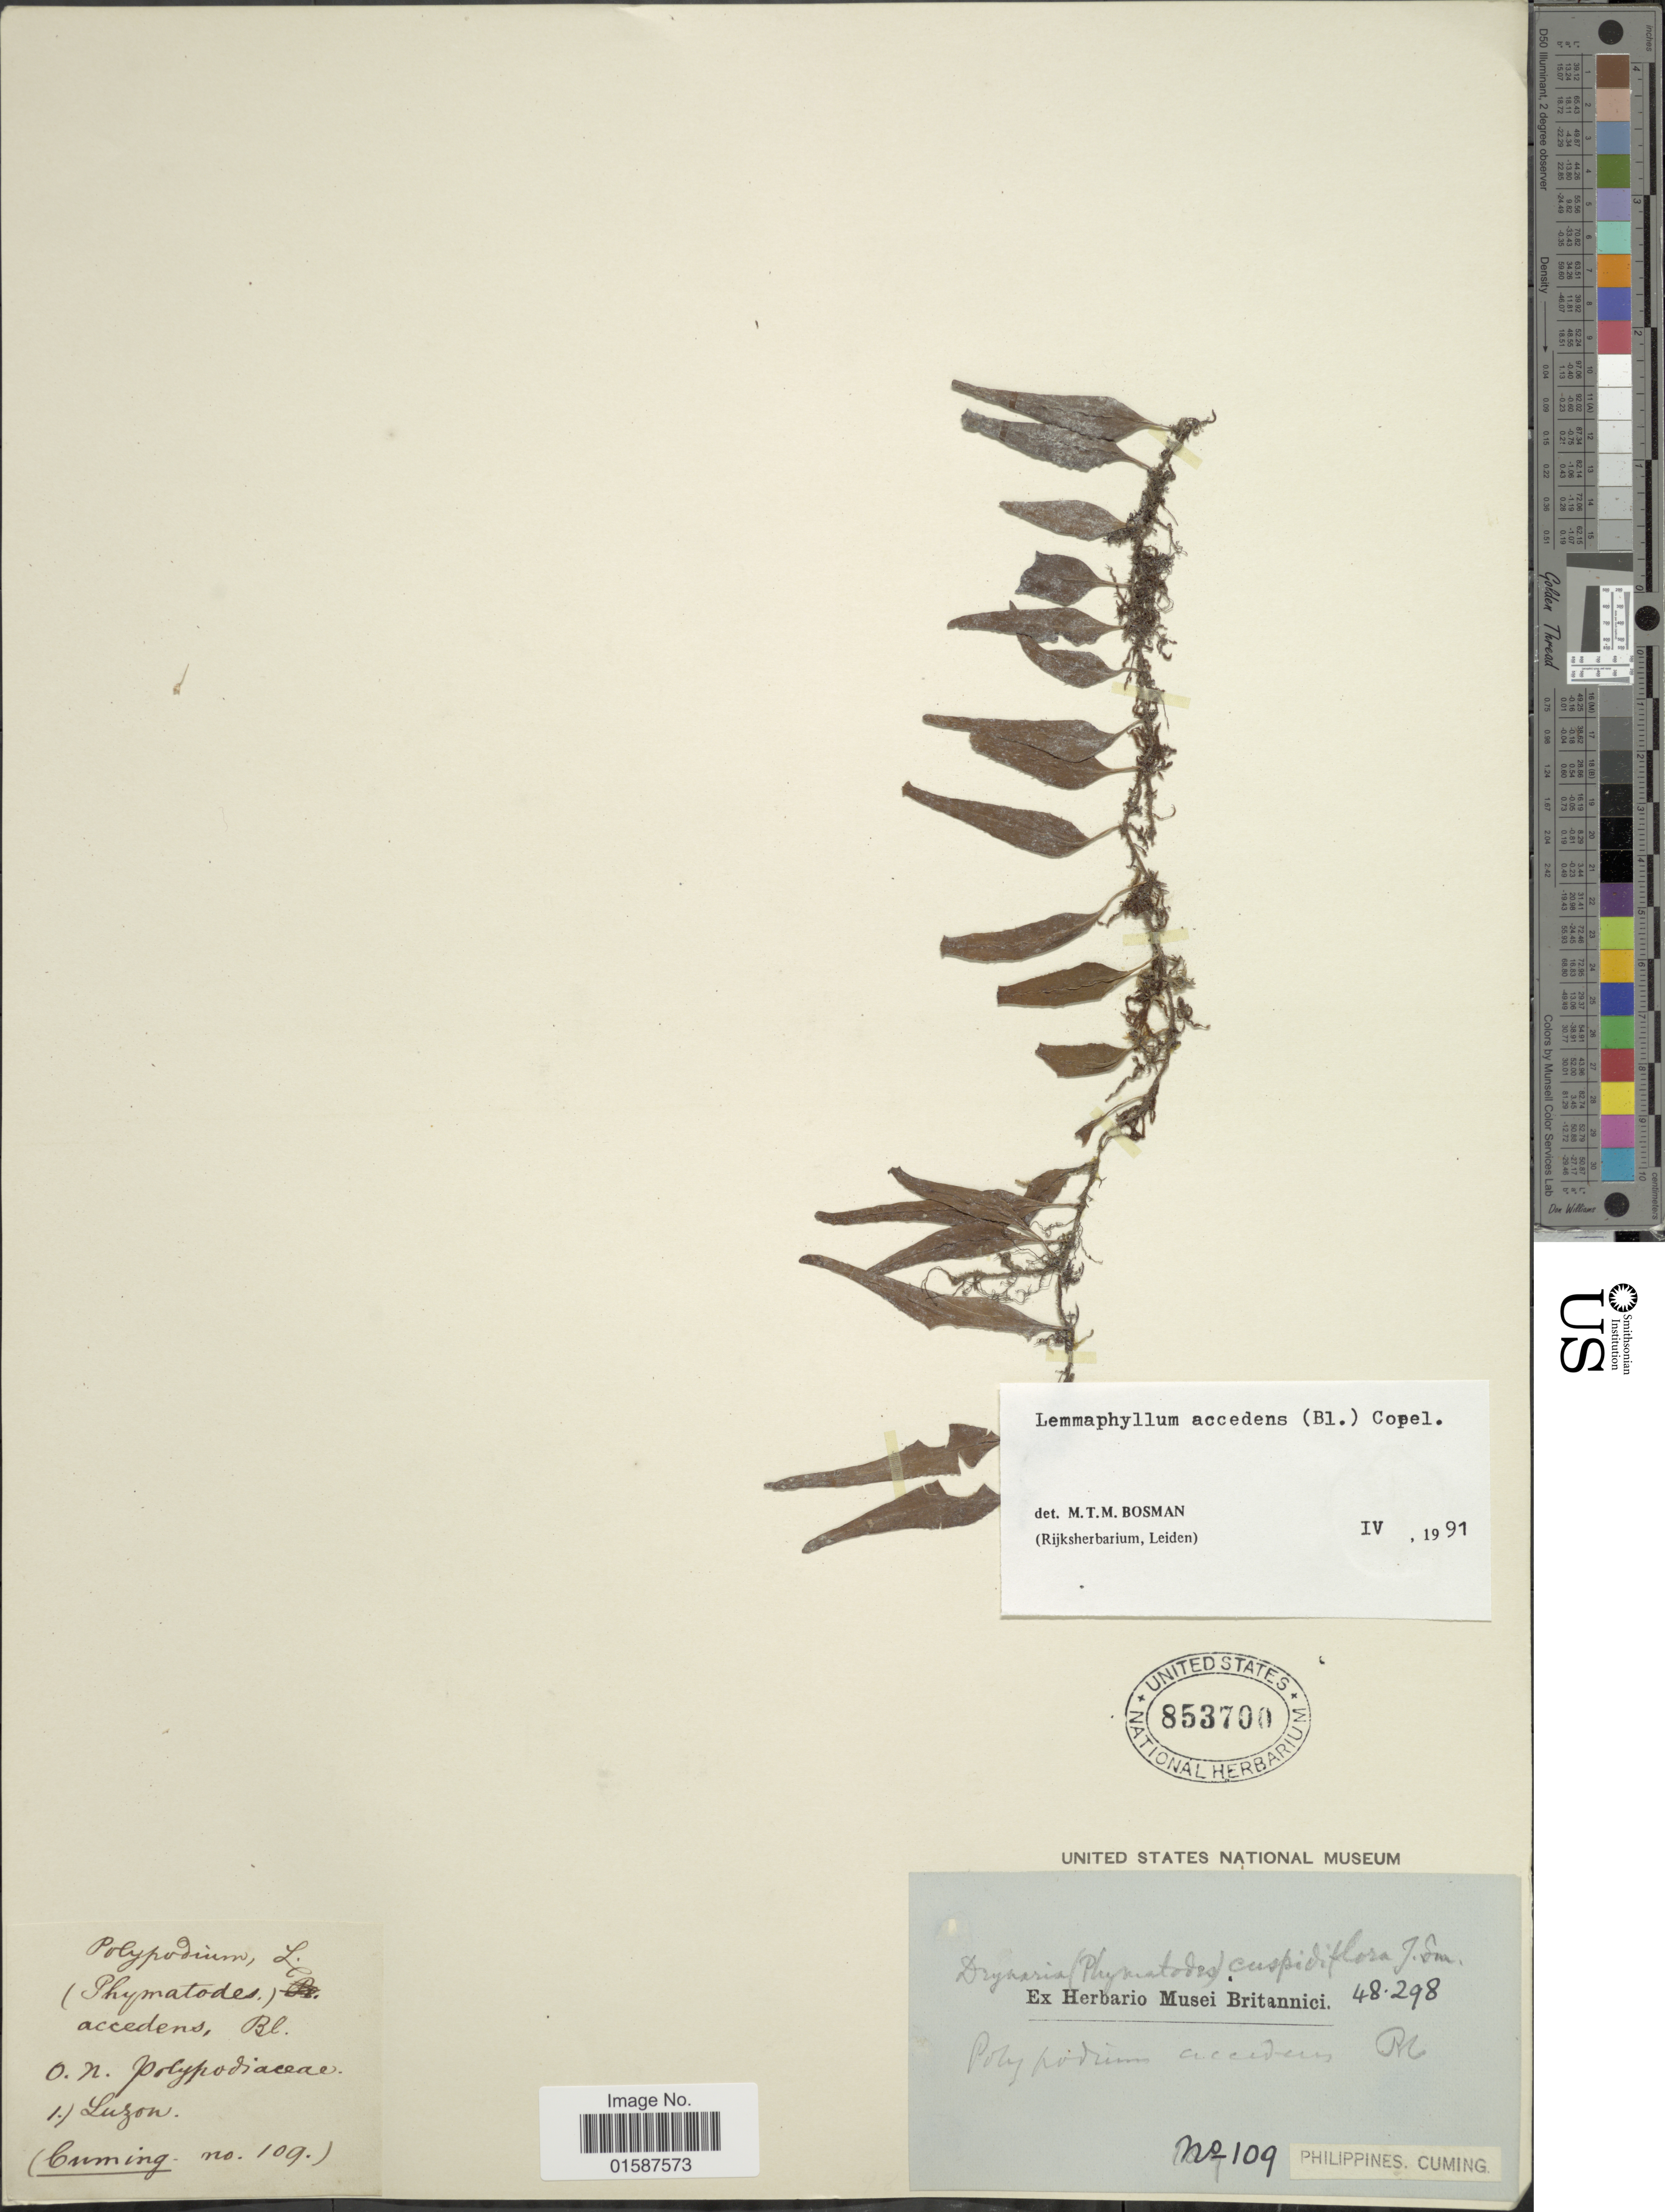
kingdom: Plantae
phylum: Tracheophyta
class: Polypodiopsida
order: Polypodiales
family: Polypodiaceae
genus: Lemmaphyllum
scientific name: Lemmaphyllum accedens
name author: (Blume) Donk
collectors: -. Cuming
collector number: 109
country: Philippines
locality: Luzon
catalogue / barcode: US 853700